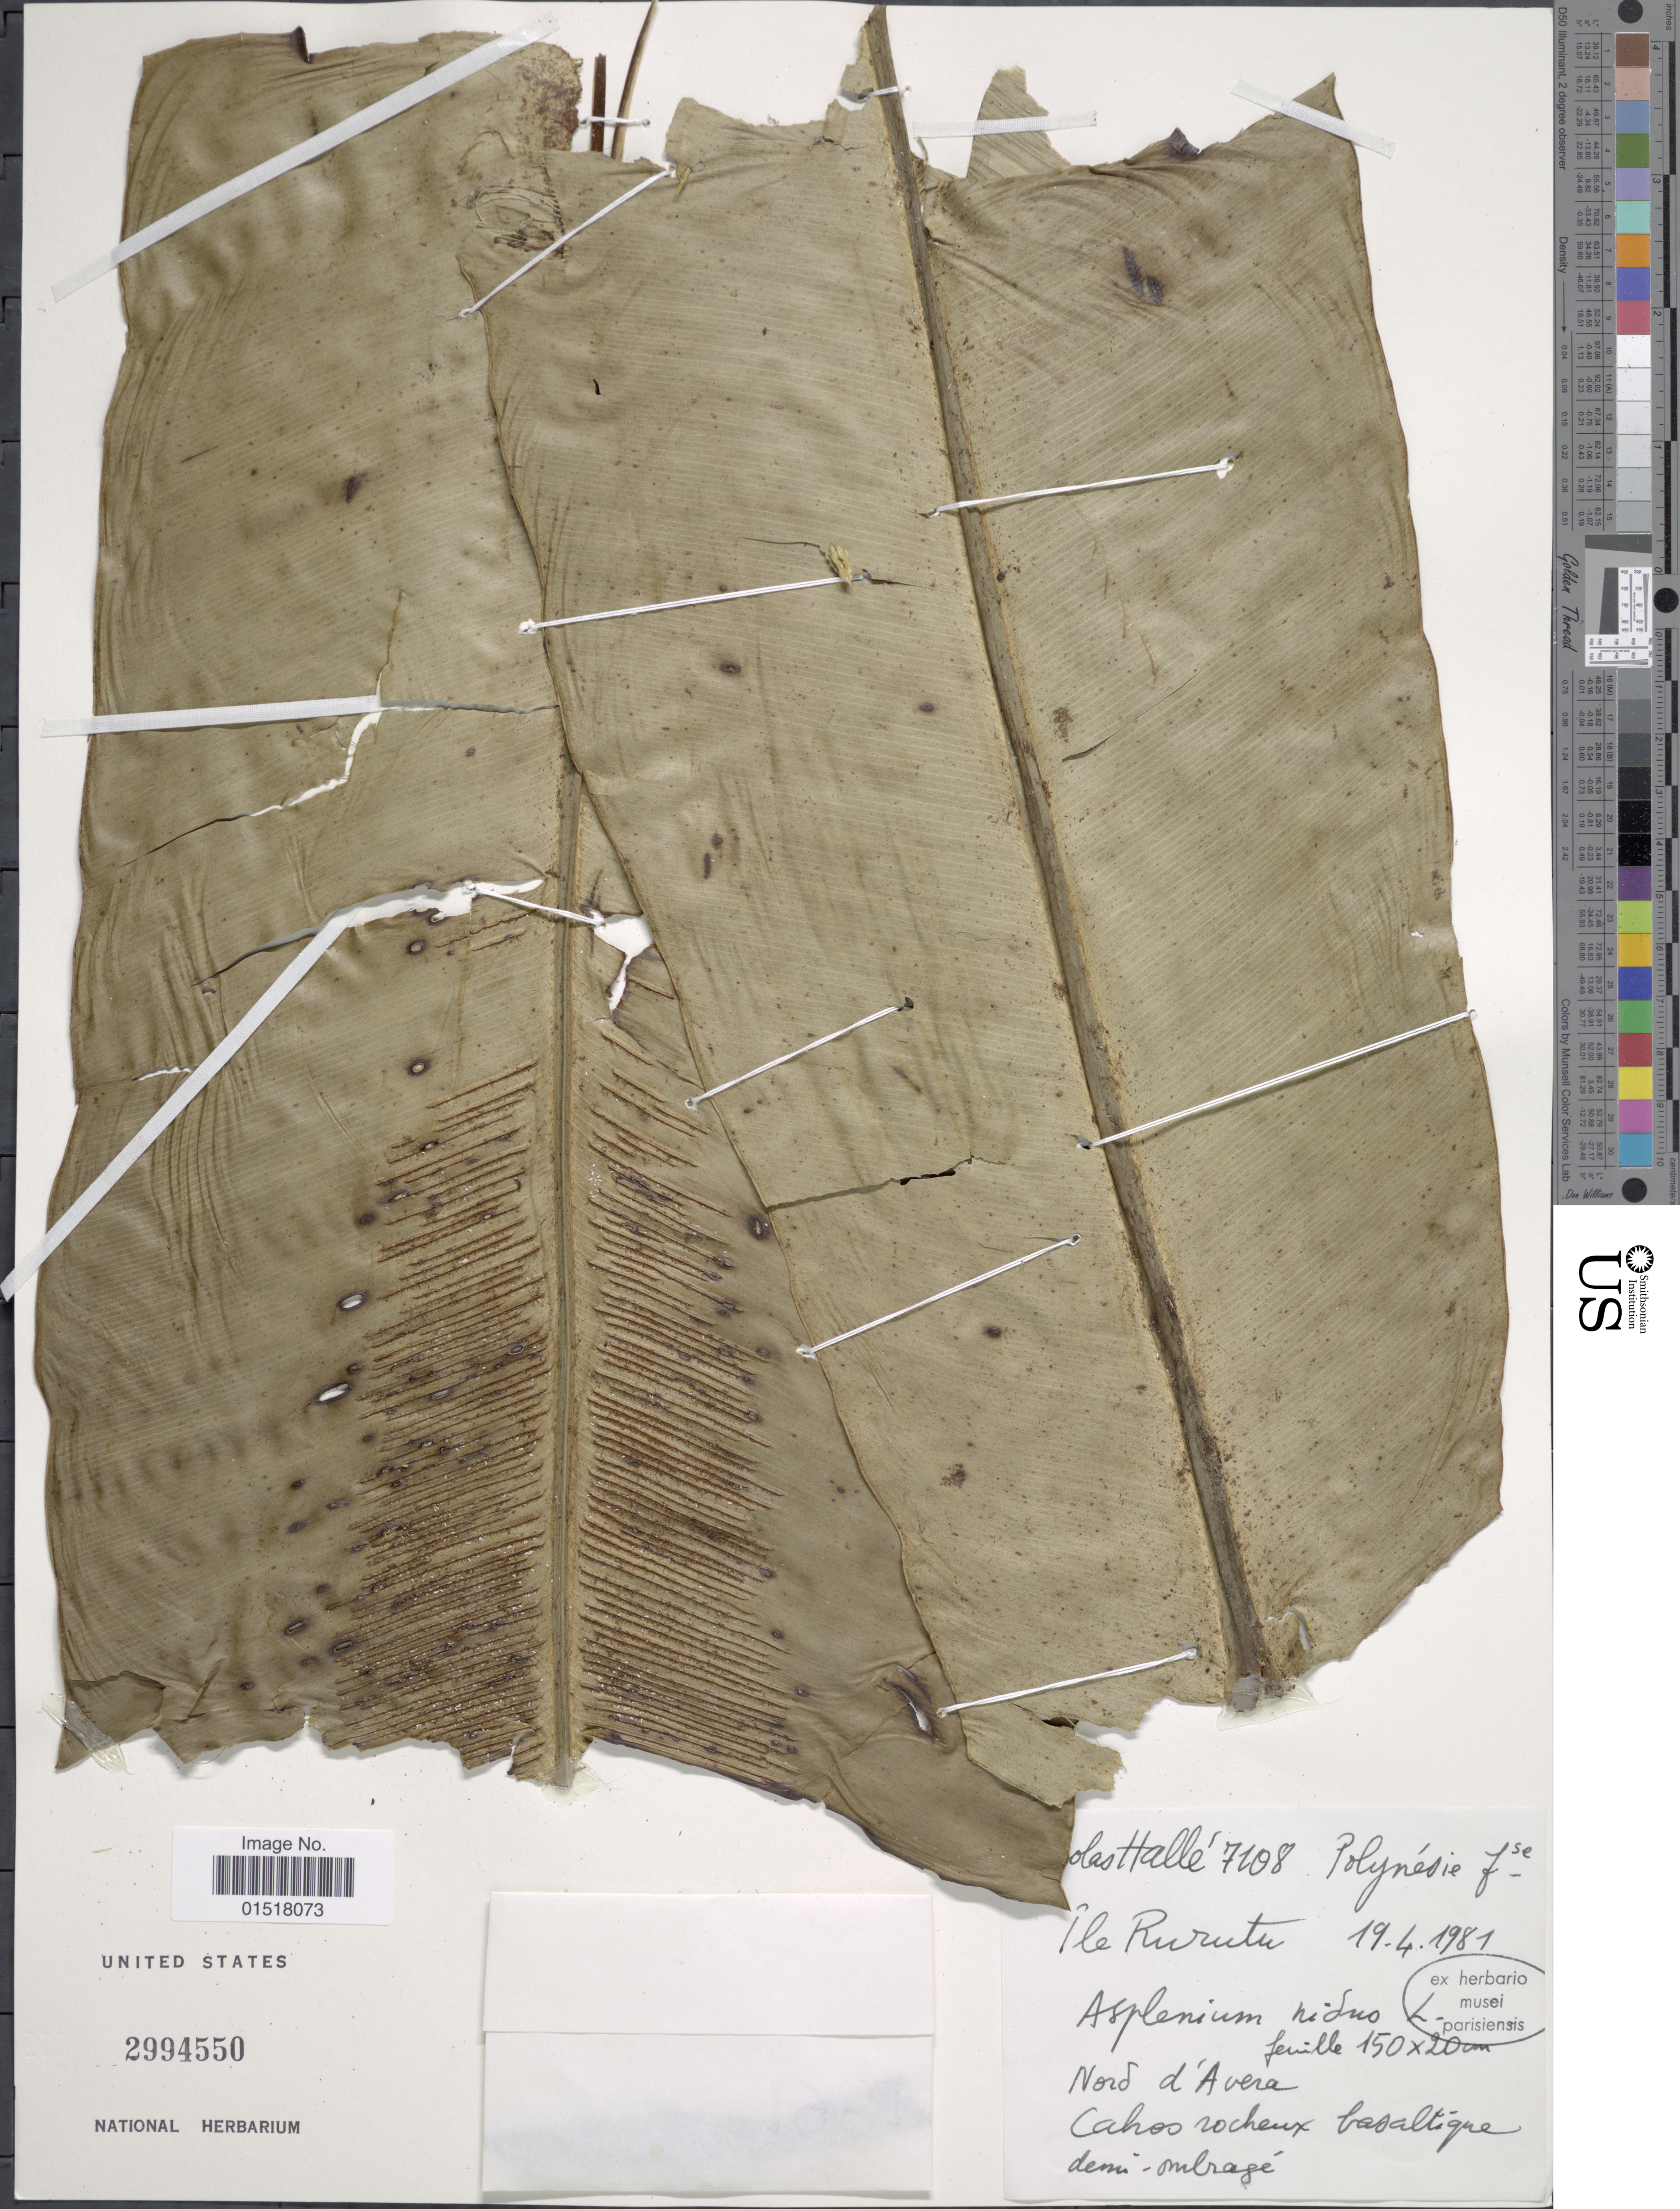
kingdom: Plantae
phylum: Tracheophyta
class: Polypodiopsida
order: Polypodiales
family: Aspleniaceae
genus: Asplenium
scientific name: Asplenium australasicum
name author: (Sm.) Hook.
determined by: Florence, J.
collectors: N. Hallé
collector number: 7108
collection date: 1981-04-19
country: French Polynesia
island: Rurutu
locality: Ile Rurutu. Nord d'Avera.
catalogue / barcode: US 2994550